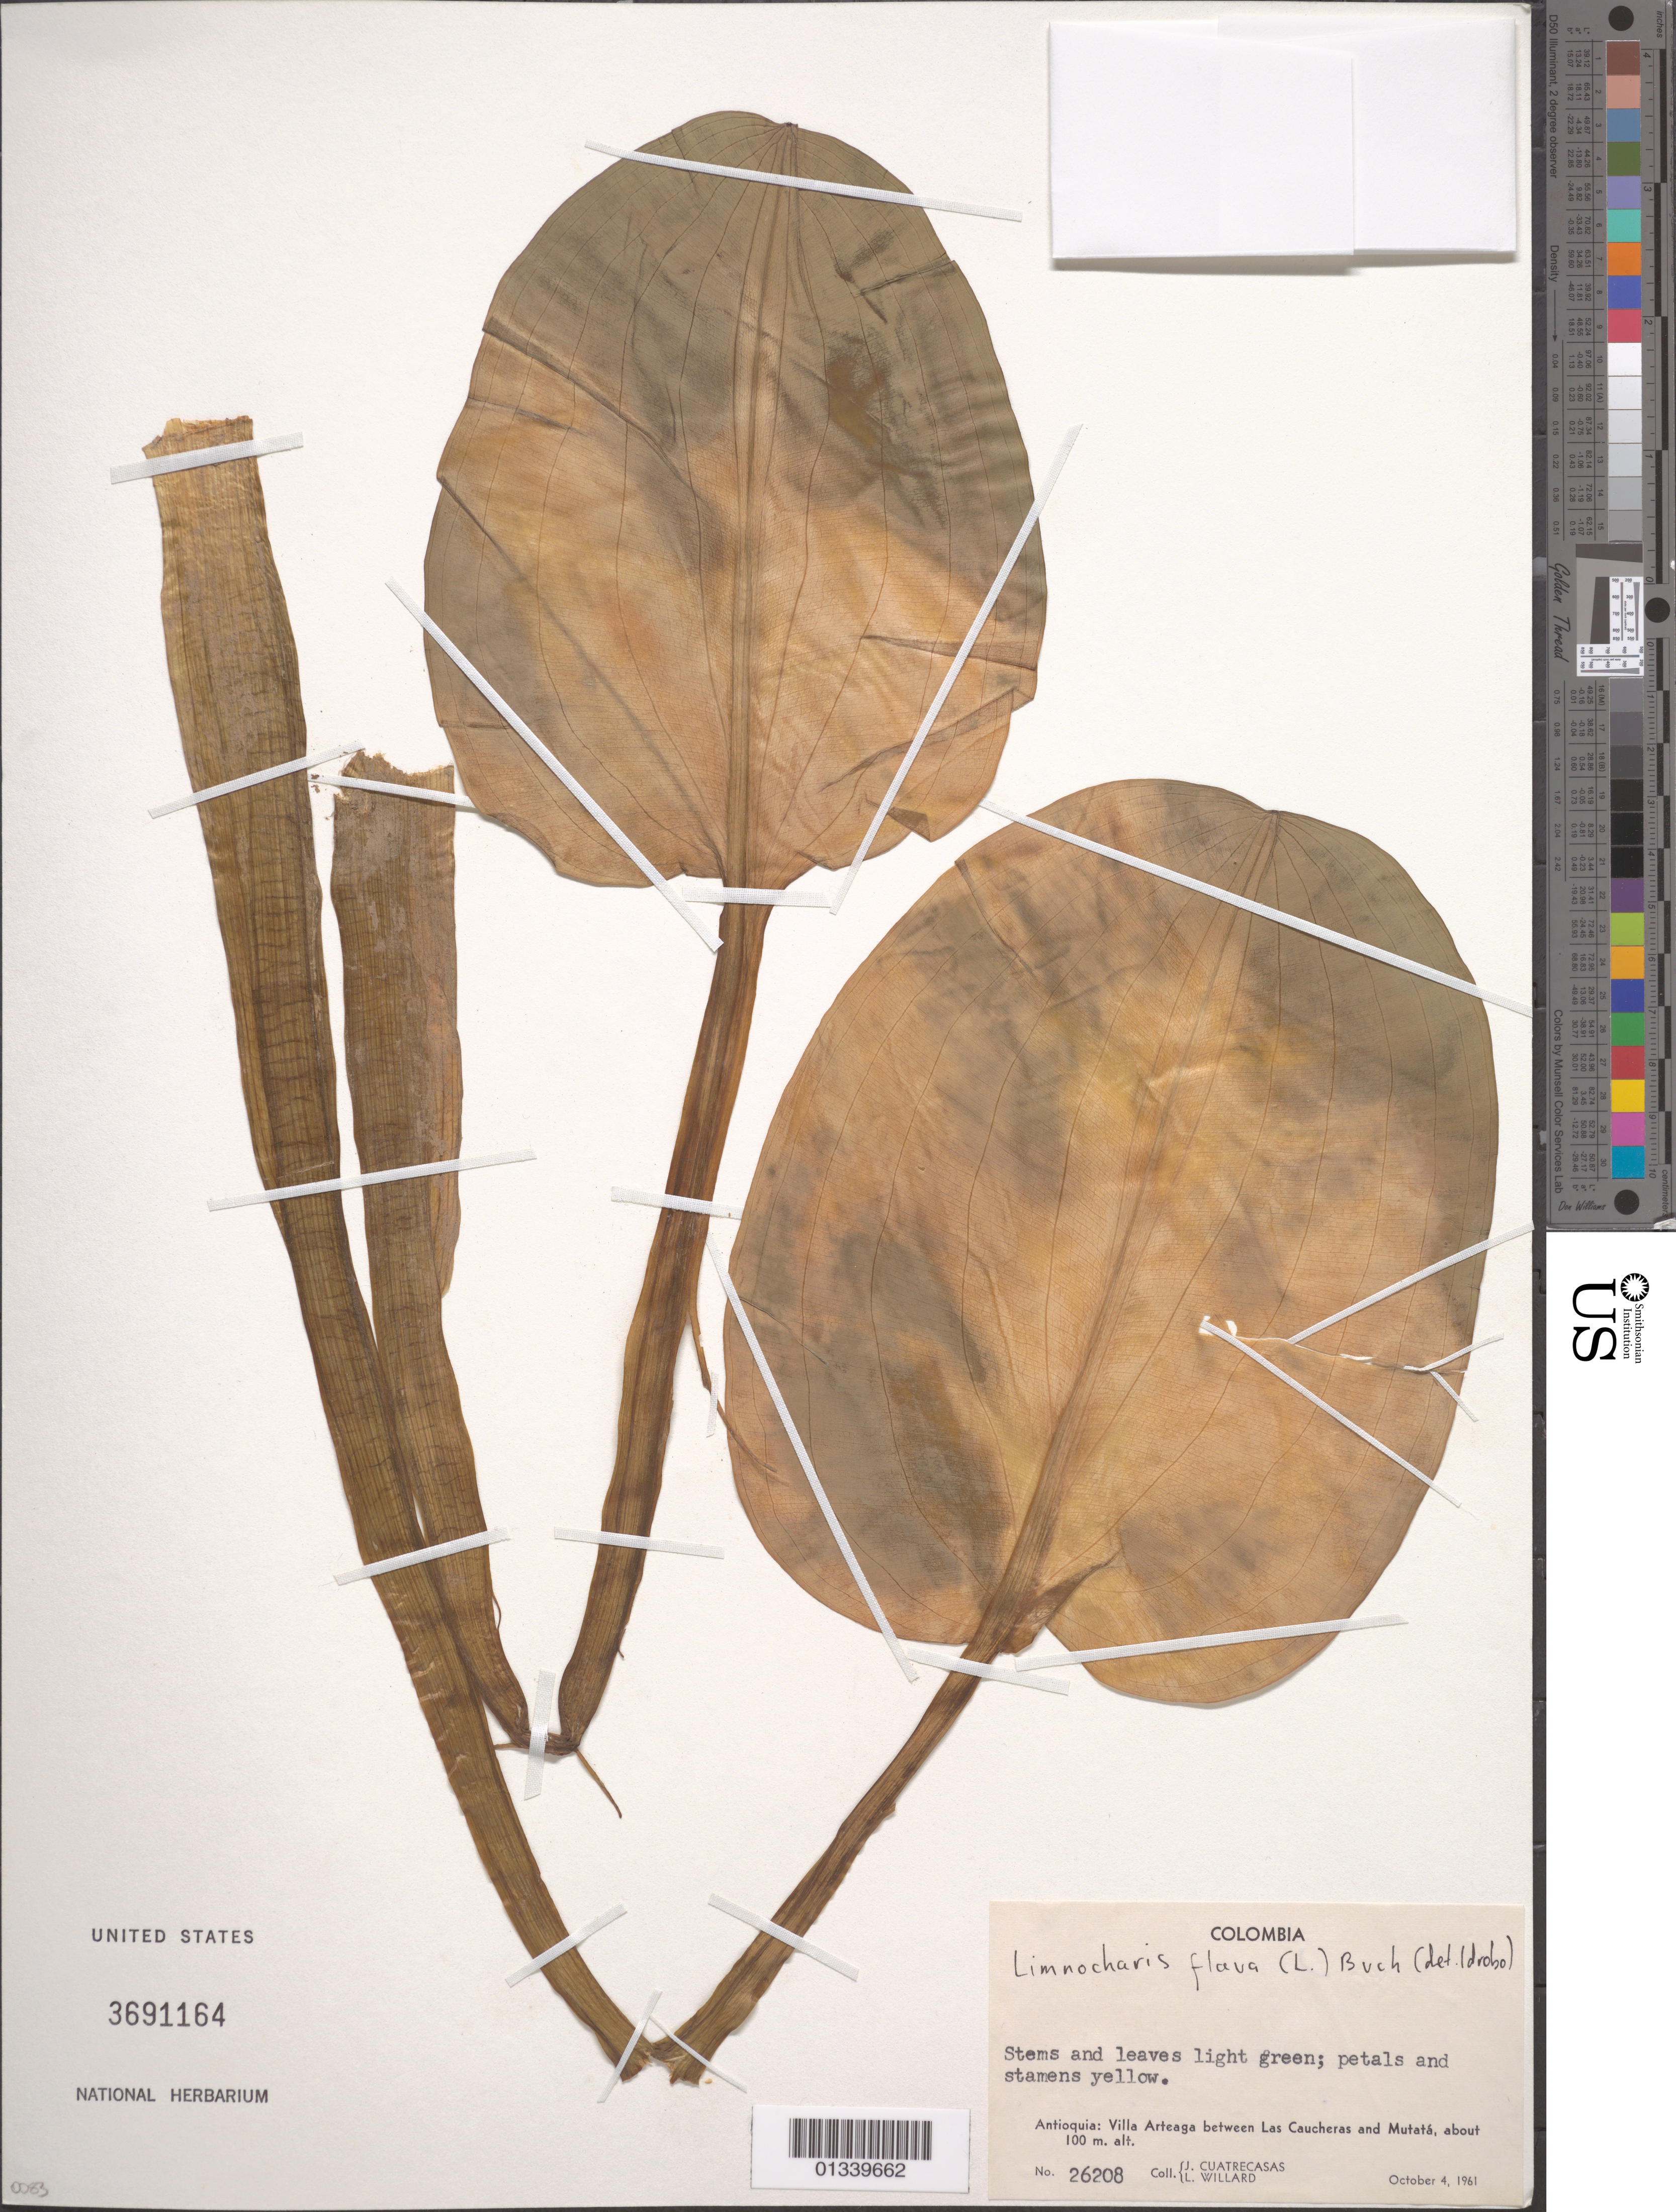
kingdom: Plantae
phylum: Tracheophyta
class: Liliopsida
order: Alismatales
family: Alismataceae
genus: Limnocharis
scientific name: Limnocharis flava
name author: (L.) Buchenau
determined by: Idrobo, --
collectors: J. Cuatrecasas & L. Willard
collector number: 26208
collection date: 1961-10-04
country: Colombia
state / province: Antioquia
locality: Villa Arteaga between Las Caucheras and Mutata.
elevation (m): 100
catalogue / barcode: US 3691164